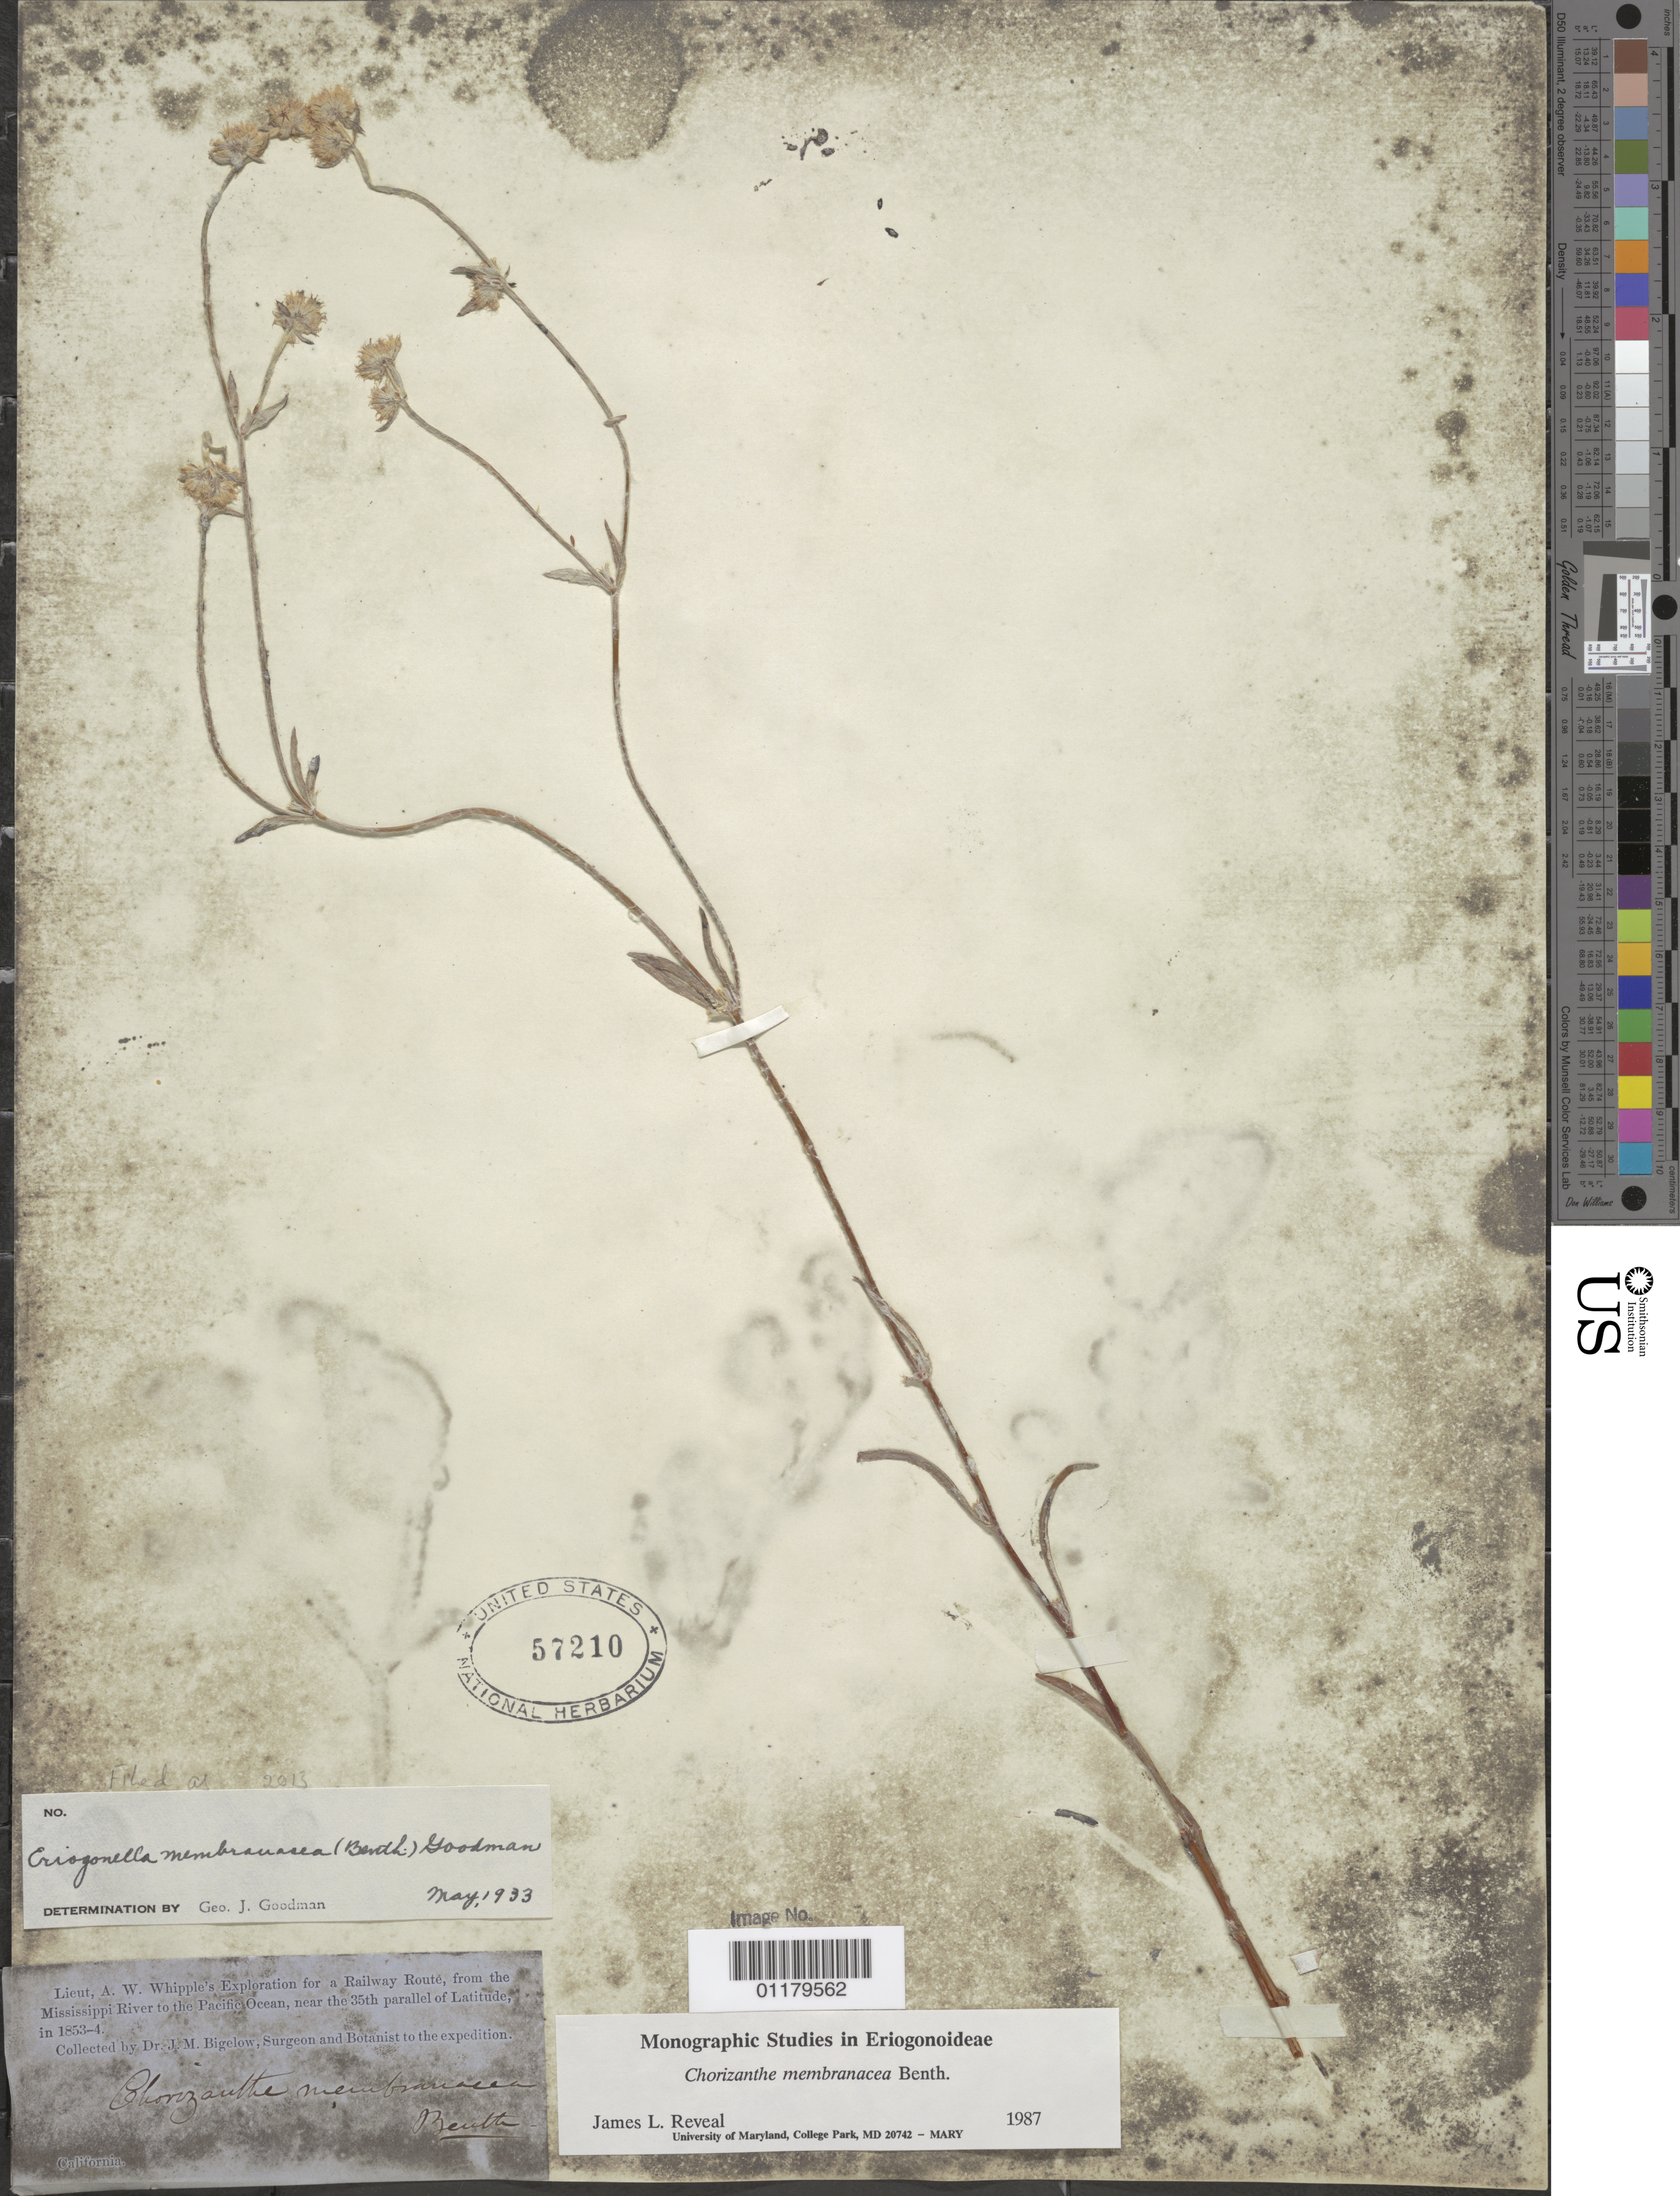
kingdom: Plantae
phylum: Tracheophyta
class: Magnoliopsida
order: Caryophyllales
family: Polygonaceae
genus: Chorizanthe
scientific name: Chorizanthe membranacea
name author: Benth.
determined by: Reveal, J. L.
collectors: J. M. Bigelow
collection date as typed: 1853 to -- --- 1854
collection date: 1853/1854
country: United States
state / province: California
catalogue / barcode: US 57210